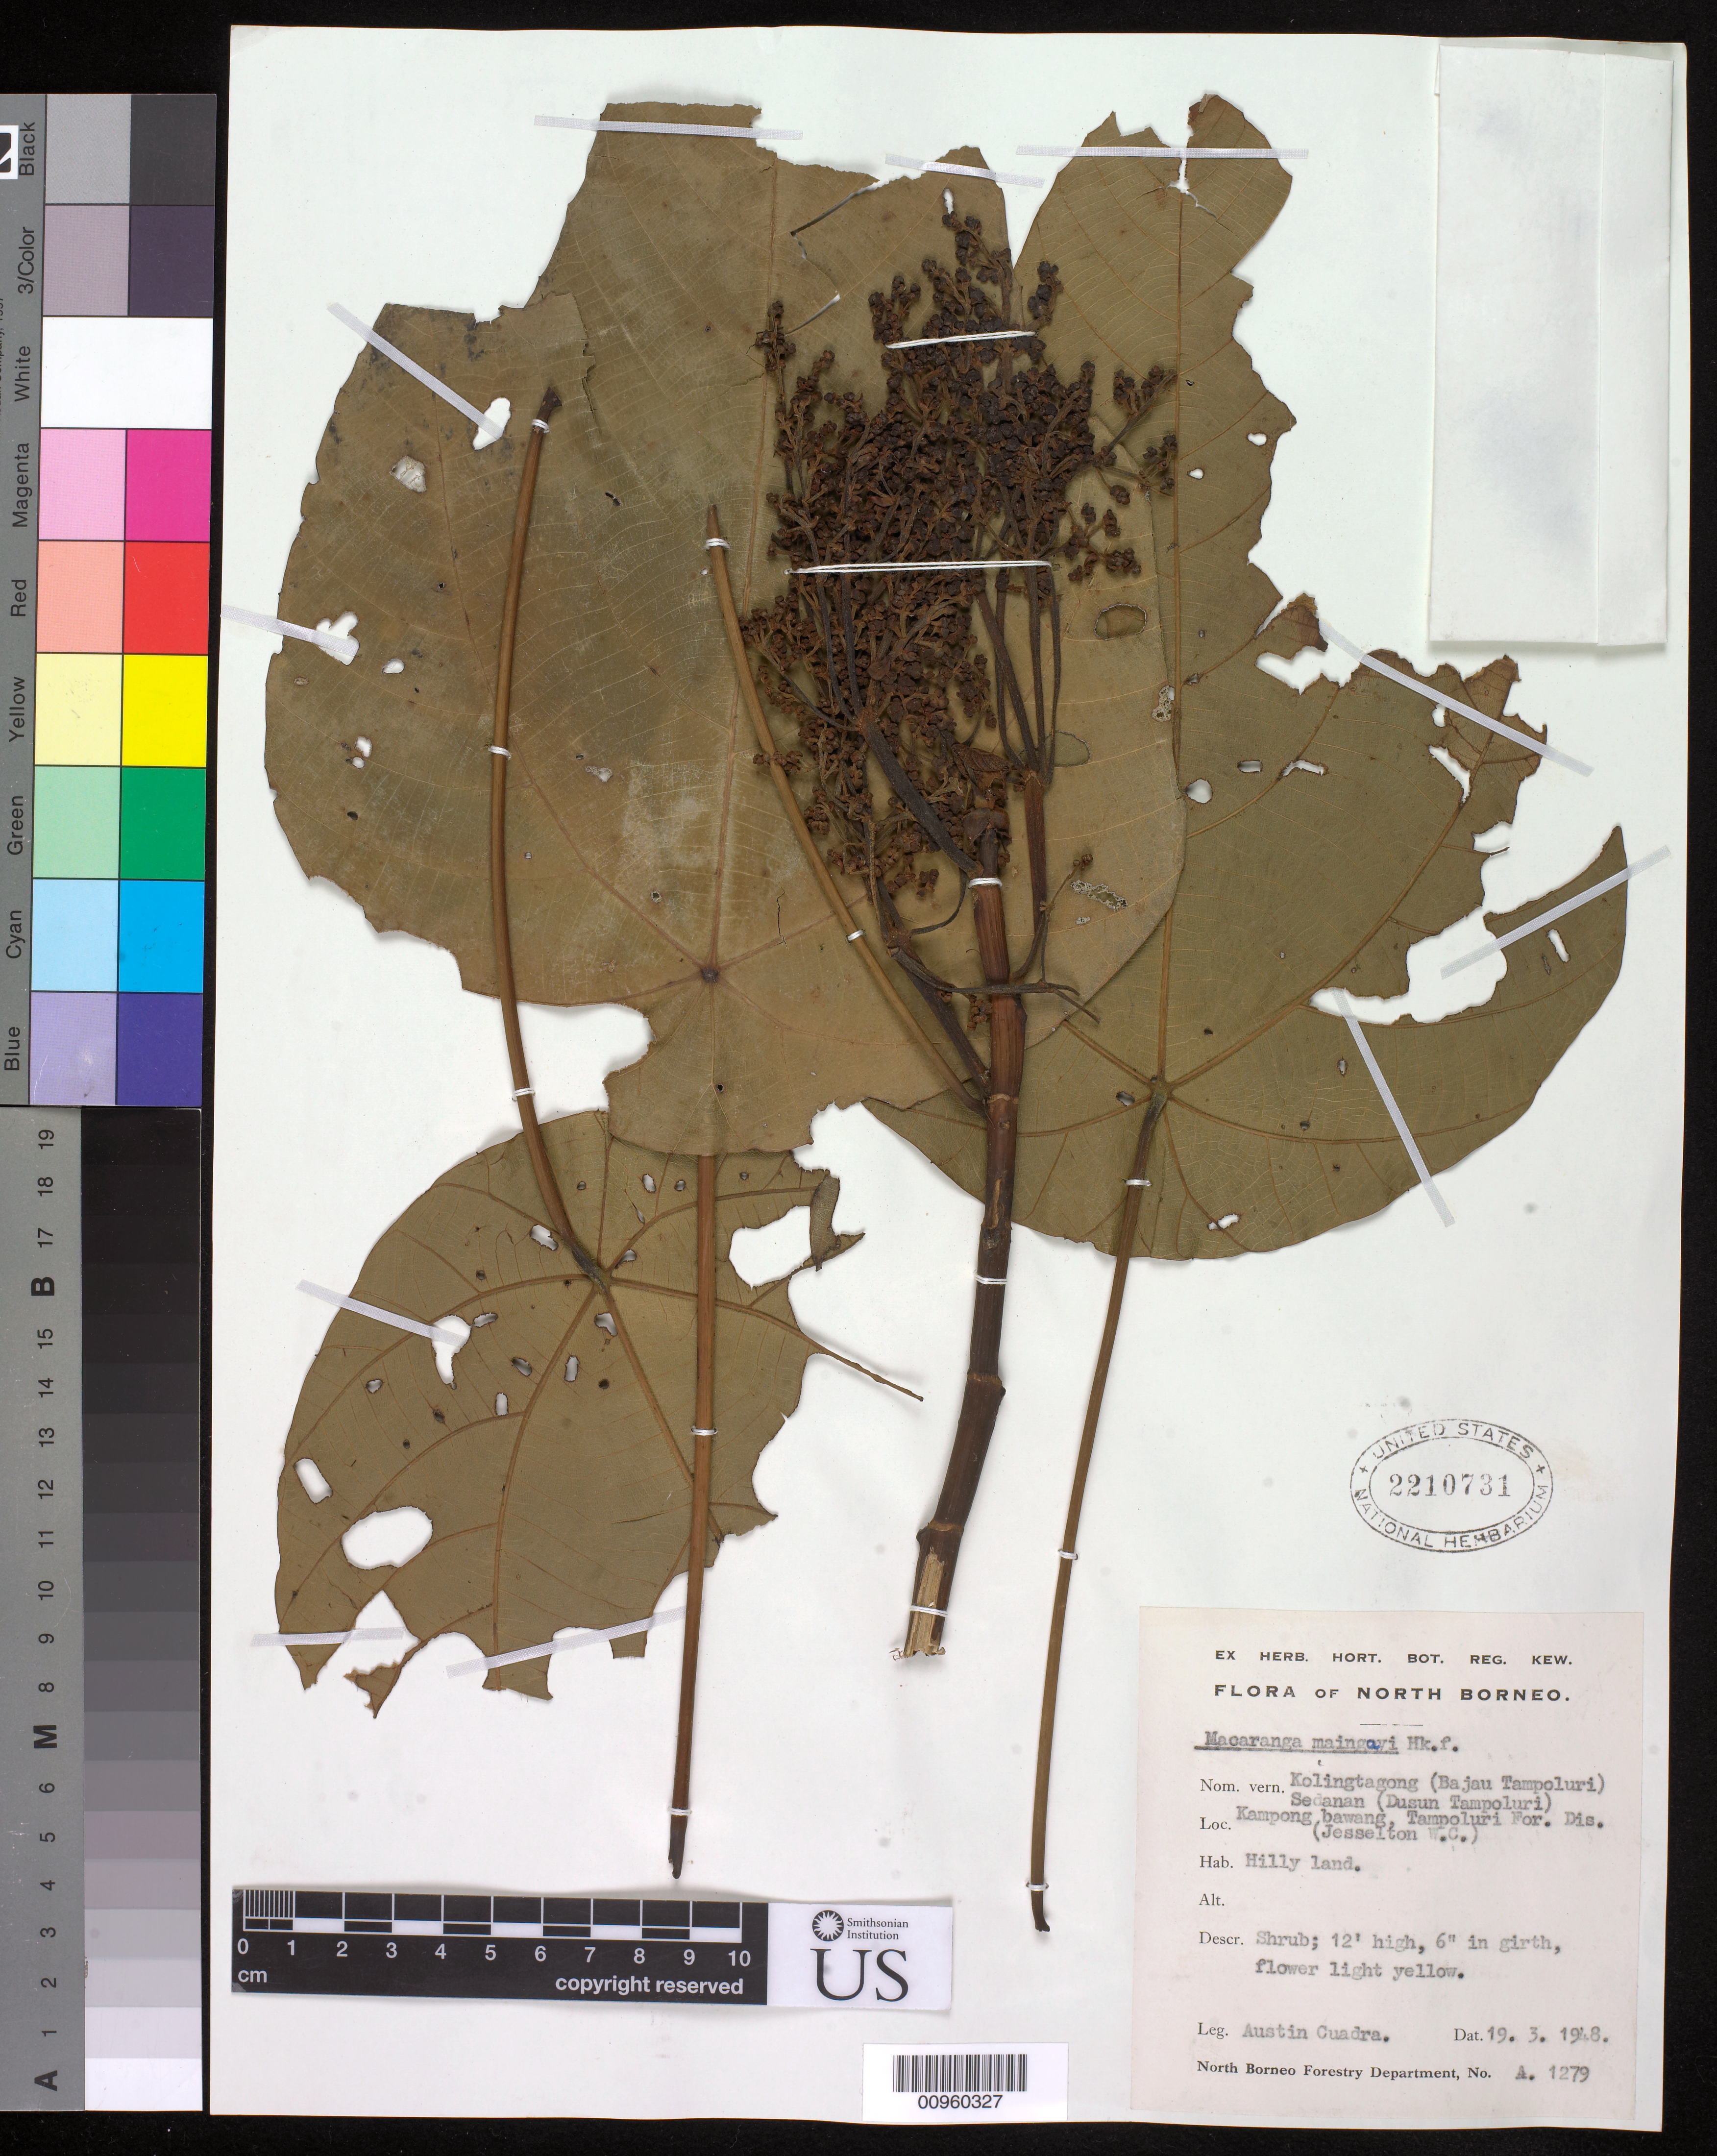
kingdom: Plantae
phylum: Tracheophyta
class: Magnoliopsida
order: Malpighiales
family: Euphorbiaceae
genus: Macaranga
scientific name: Macaranga maingayi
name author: Hook. f.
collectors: A. Cuadra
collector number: A 1279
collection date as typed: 19 Mar 1948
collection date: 1948-03-19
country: Malaysia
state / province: Sabah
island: Borneo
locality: Kampong Bawang, Tampoluri F.D., Jesselton W.C.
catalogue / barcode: US 2210731